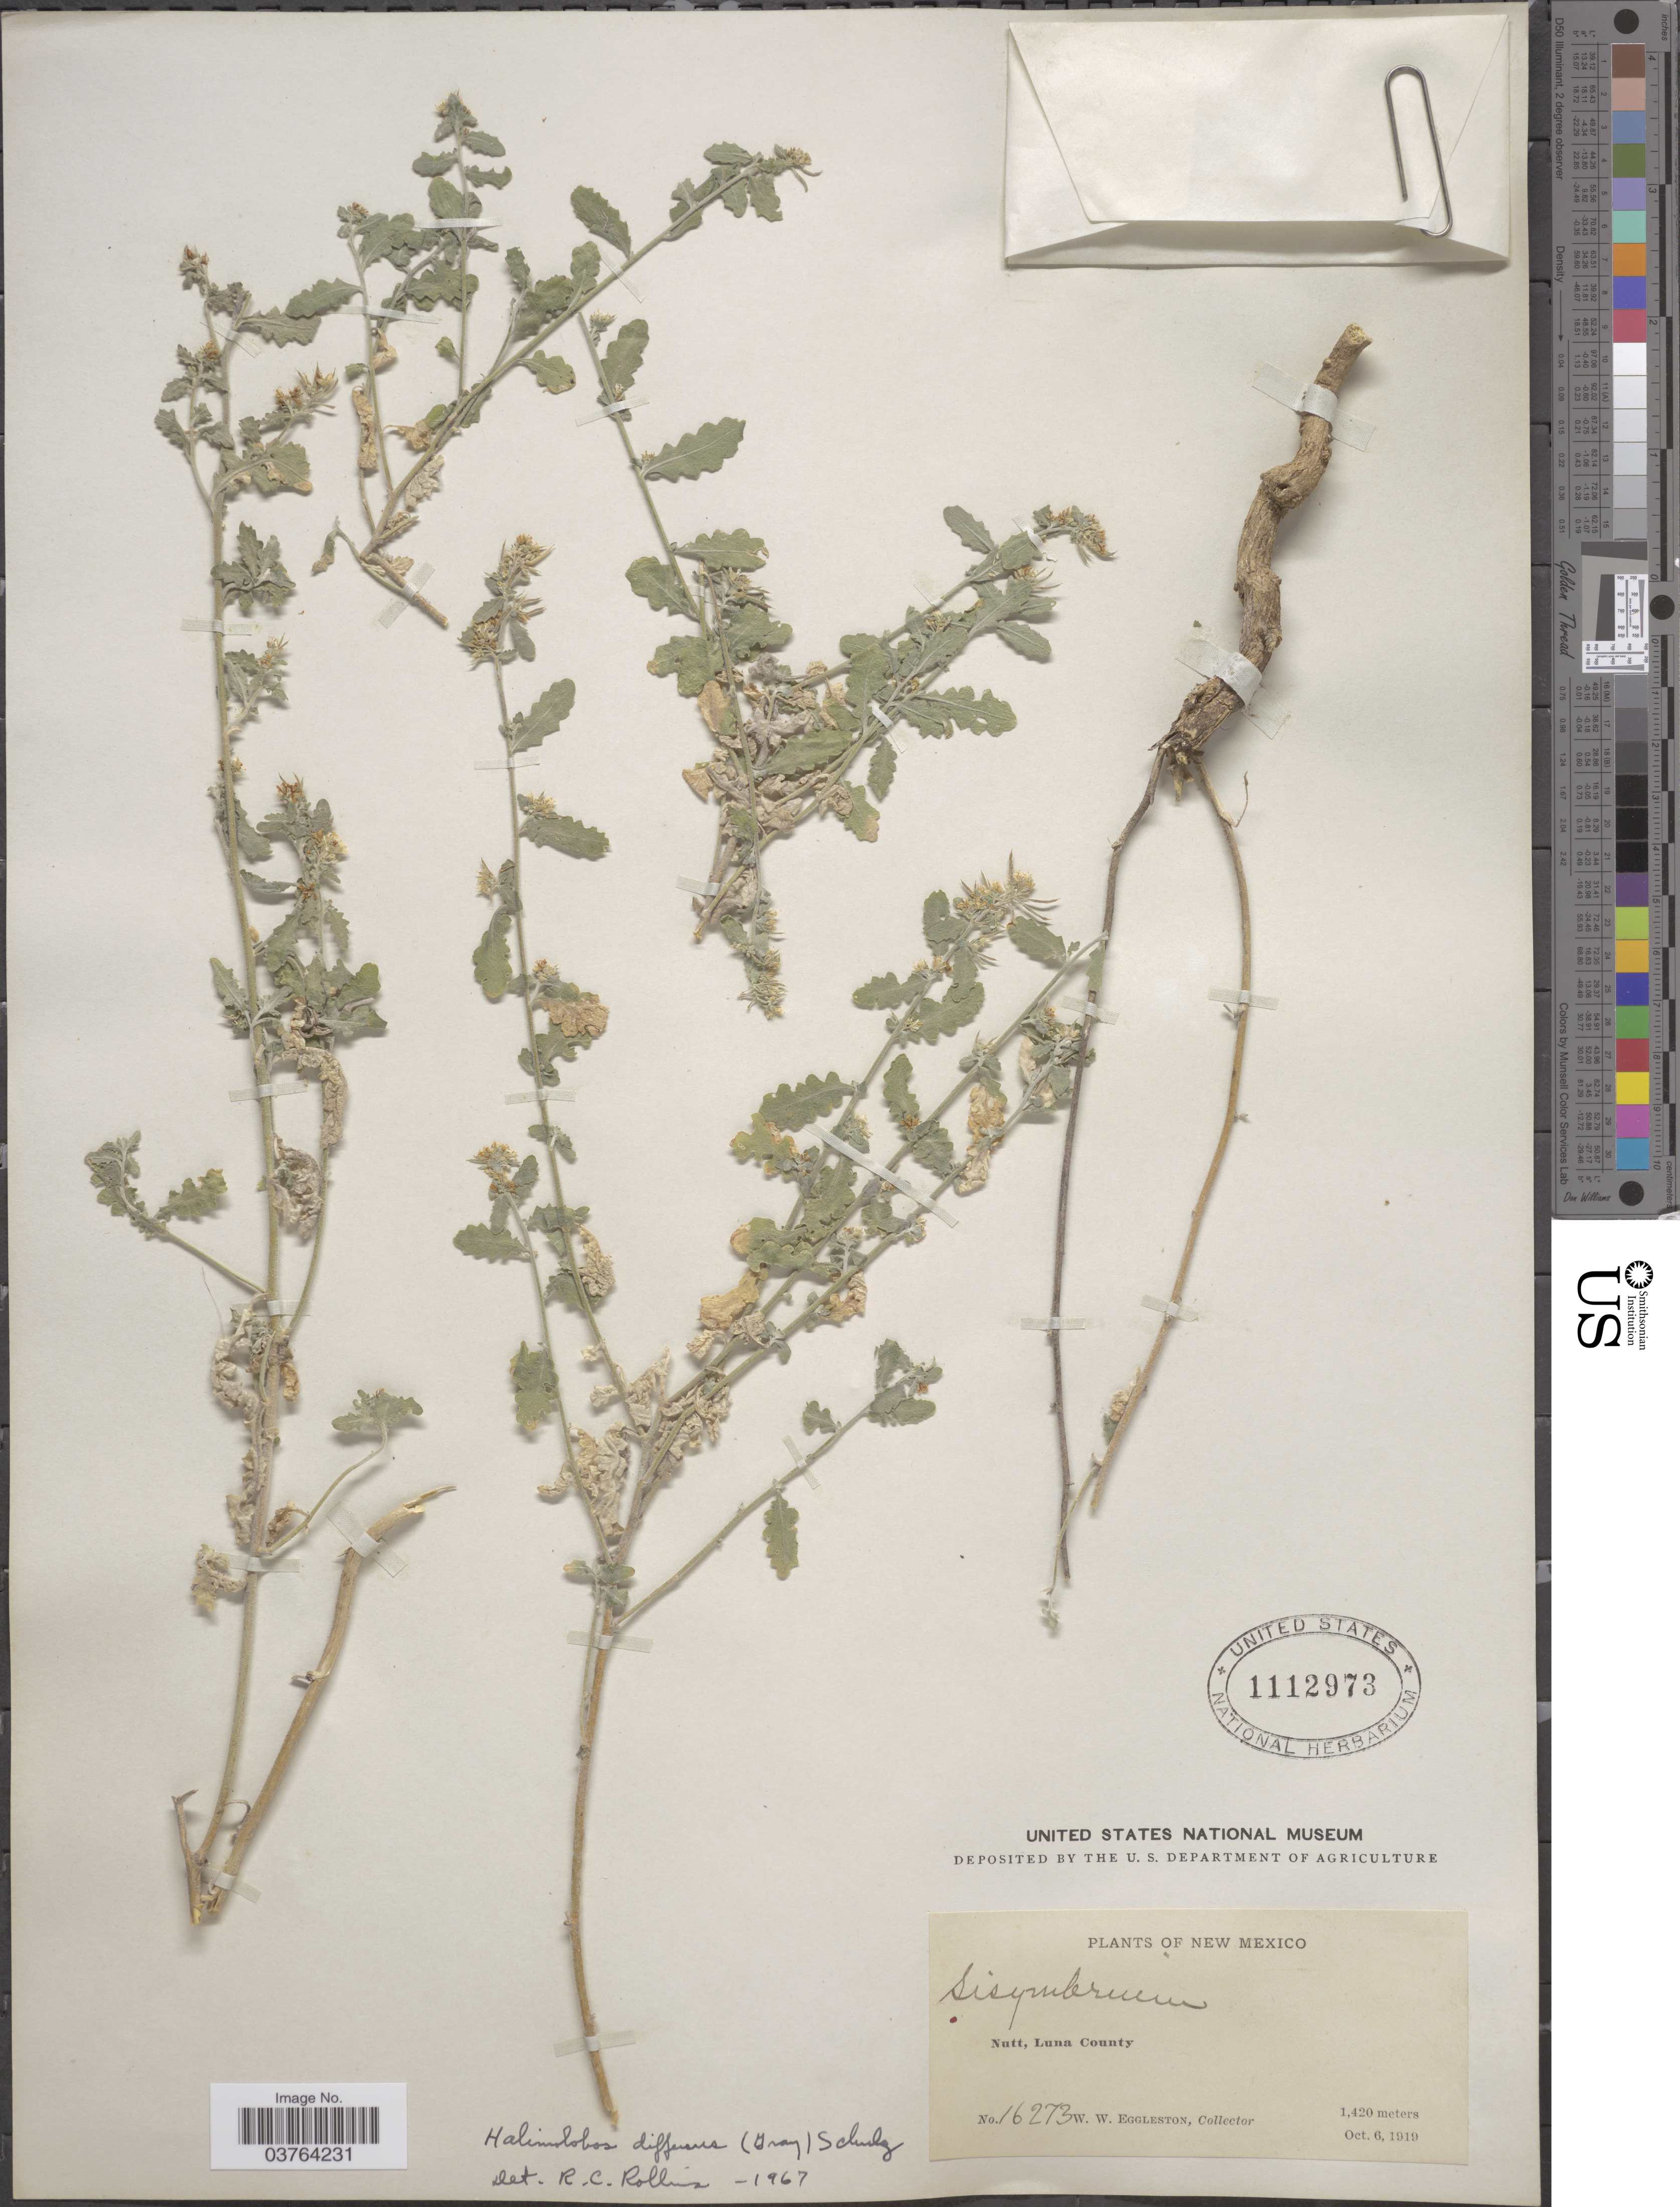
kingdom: Plantae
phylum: Tracheophyta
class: Magnoliopsida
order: Brassicales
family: Brassicaceae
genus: Halimolobos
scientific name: Halimolobos diffusa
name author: (A. Gray) O.E. Schulz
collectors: W. W. Eggleston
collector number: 16273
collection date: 1919-10-06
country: United States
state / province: New Mexico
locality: Nutt, Luna County.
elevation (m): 1420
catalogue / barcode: US 1112973